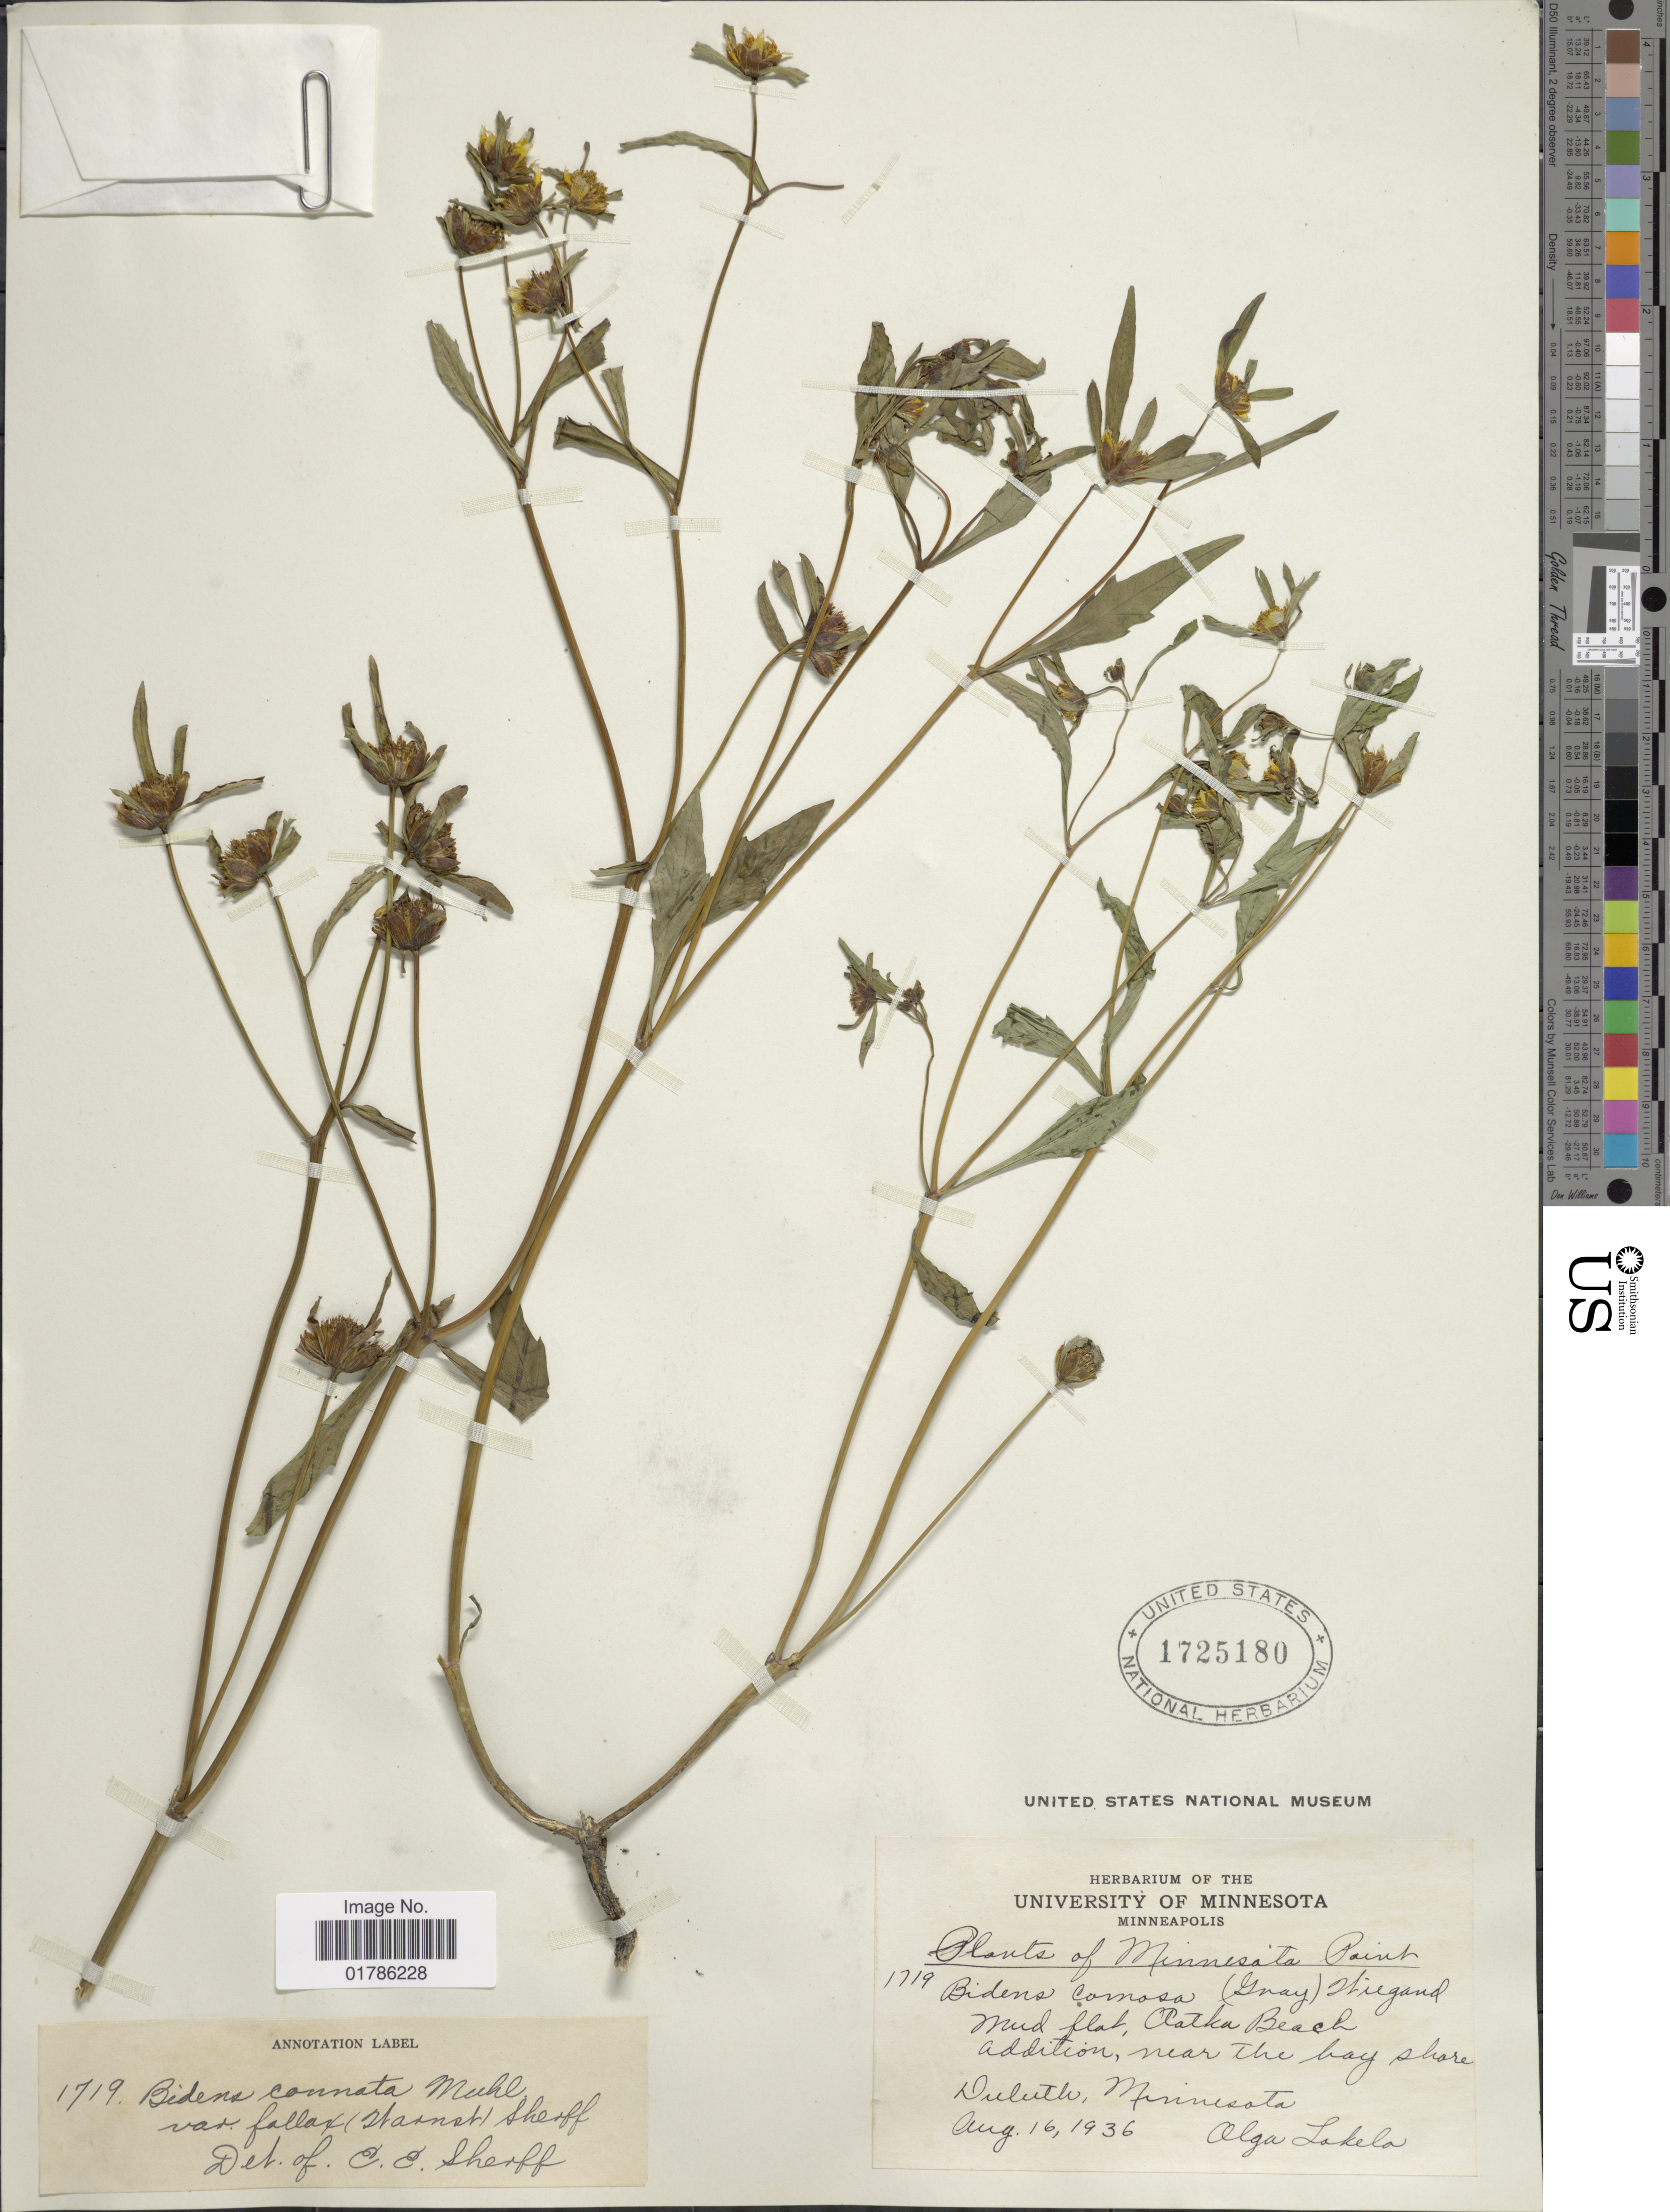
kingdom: Plantae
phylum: Tracheophyta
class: Magnoliopsida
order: Asterales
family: Asteraceae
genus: Bidens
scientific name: Bidens connata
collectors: O. K. Lakela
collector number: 1719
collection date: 1936-08-16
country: United States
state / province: Minnesota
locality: Oatka Beach addition, near the bay shore, Duluth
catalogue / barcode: US 1725180